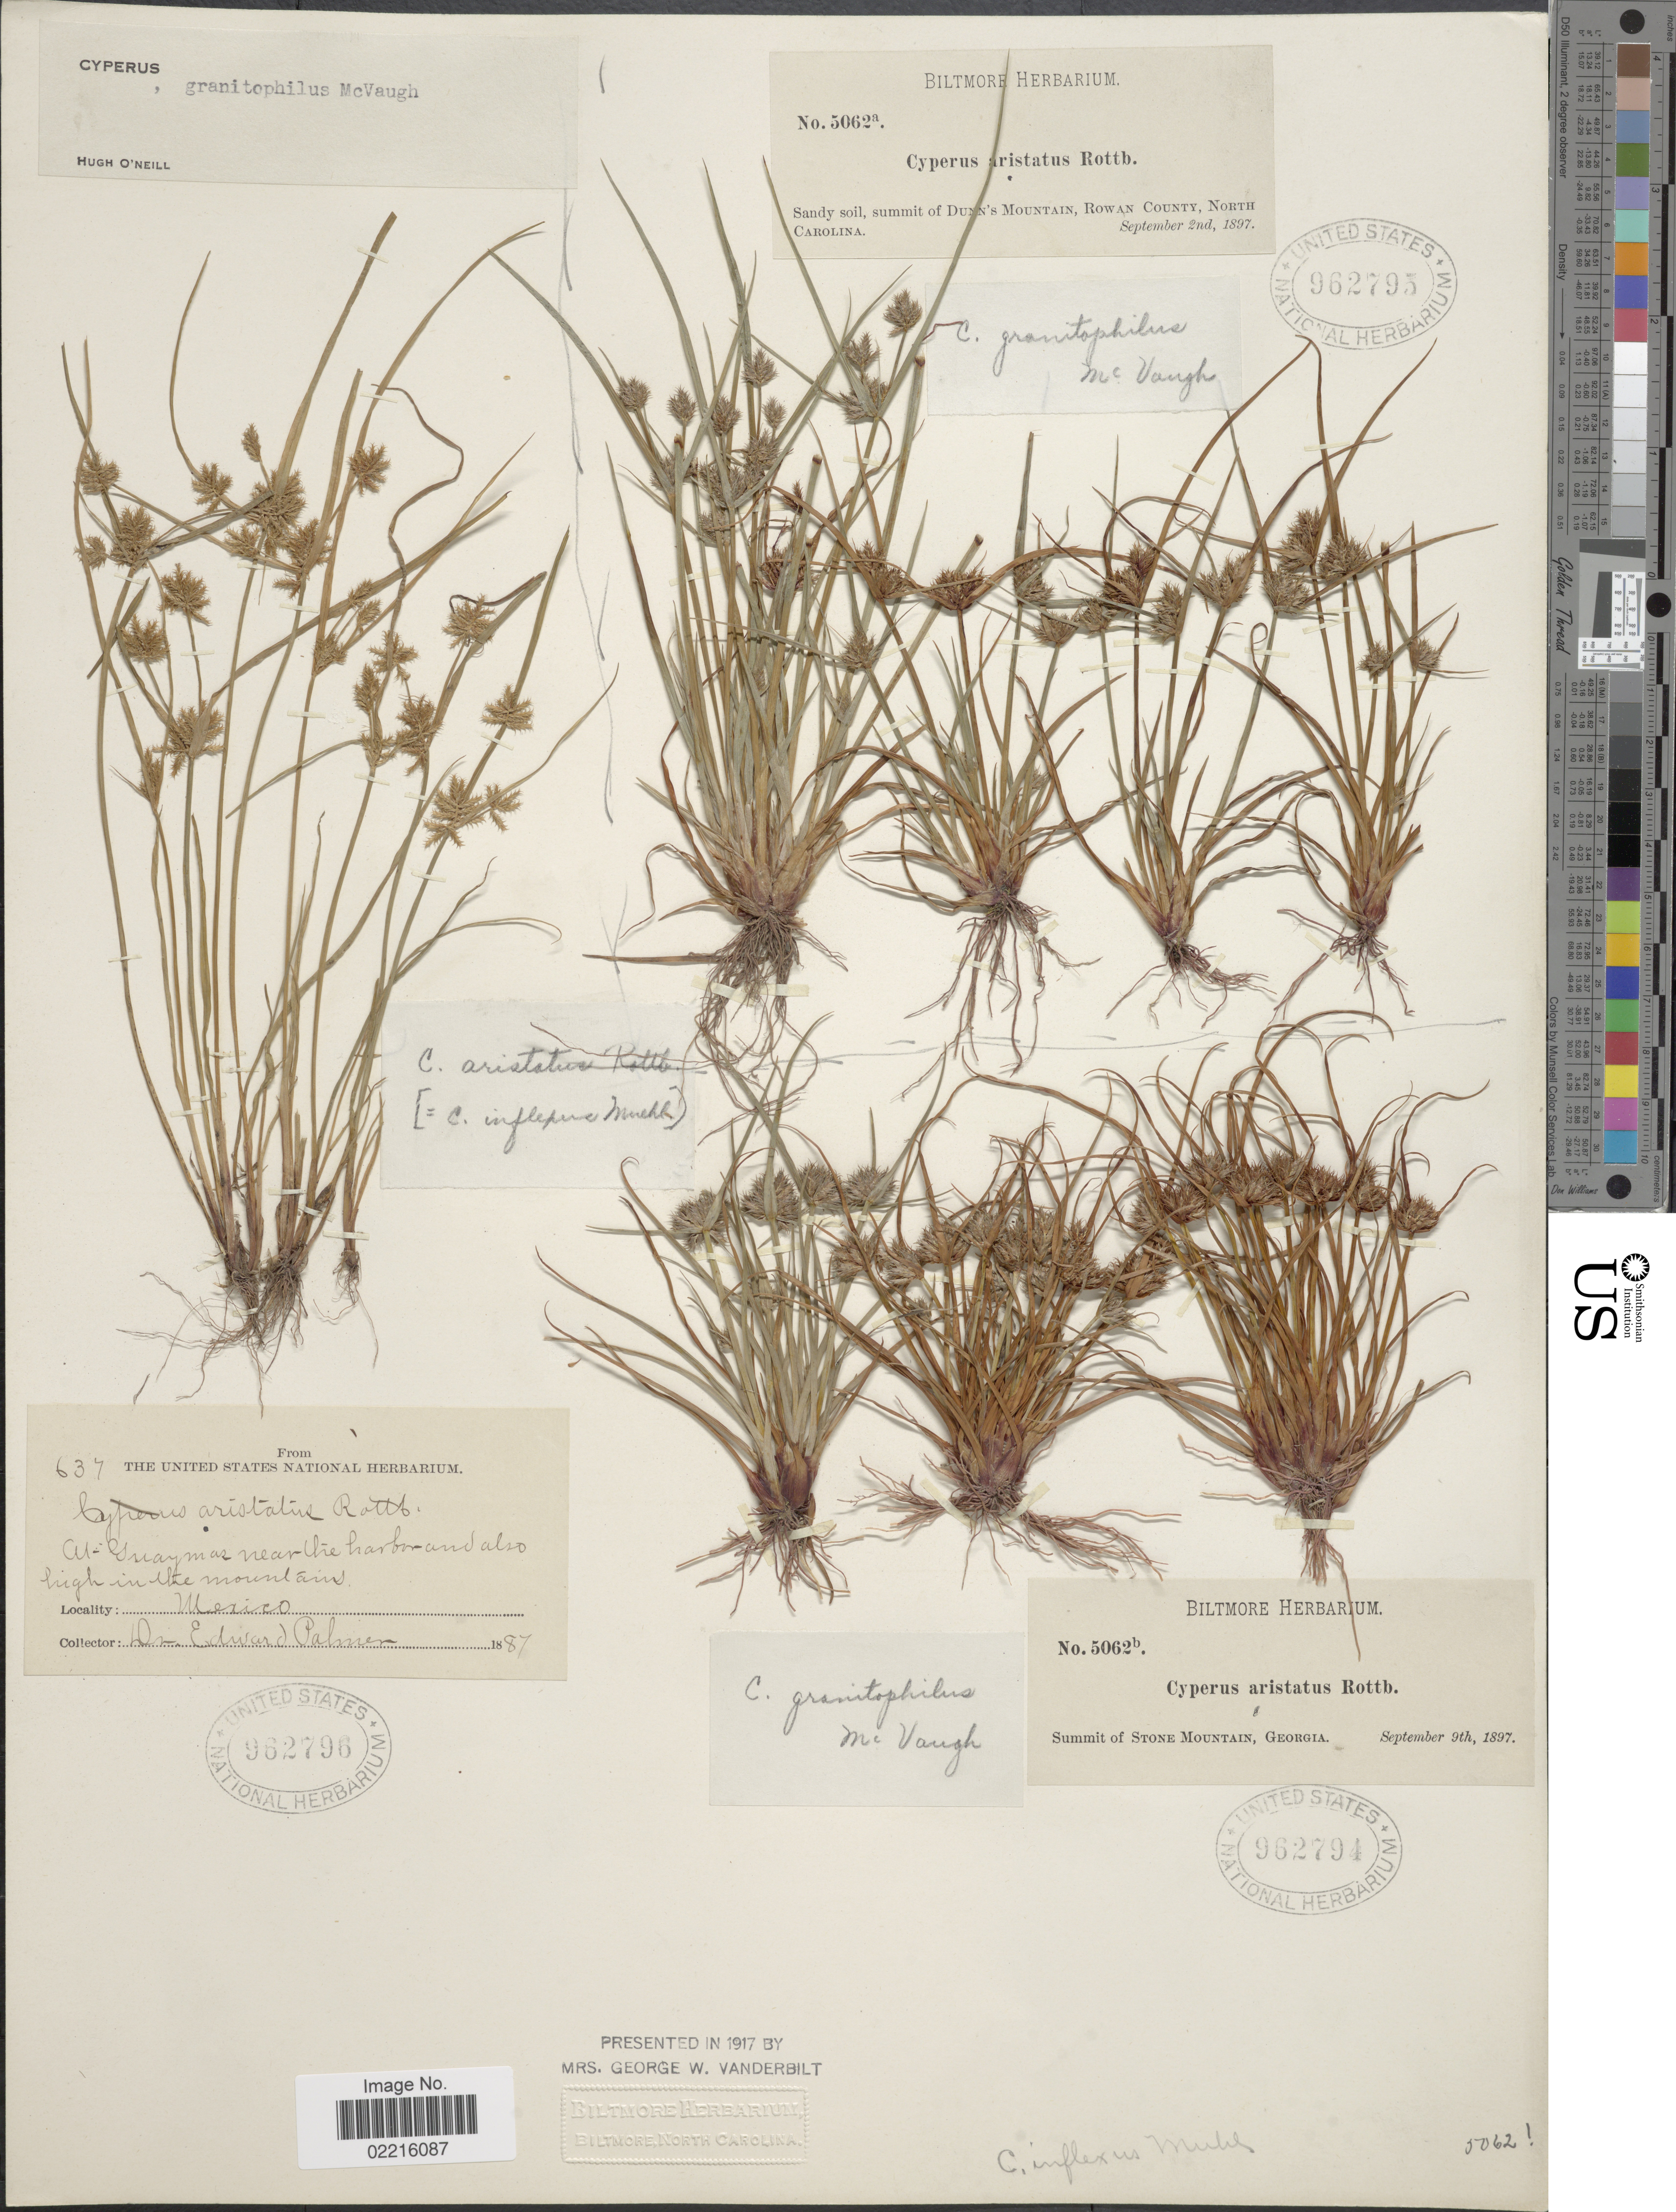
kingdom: Plantae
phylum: Tracheophyta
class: Liliopsida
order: Poales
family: Cyperaceae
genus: Cyperus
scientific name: Cyperus granitophilus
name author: McVaugh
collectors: ex herb. Biltmore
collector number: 5062a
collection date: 1897-09-02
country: United States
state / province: North Carolina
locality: Sandy soil, summit of Dunn's Mountain, Rowan County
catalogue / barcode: US 962795-3